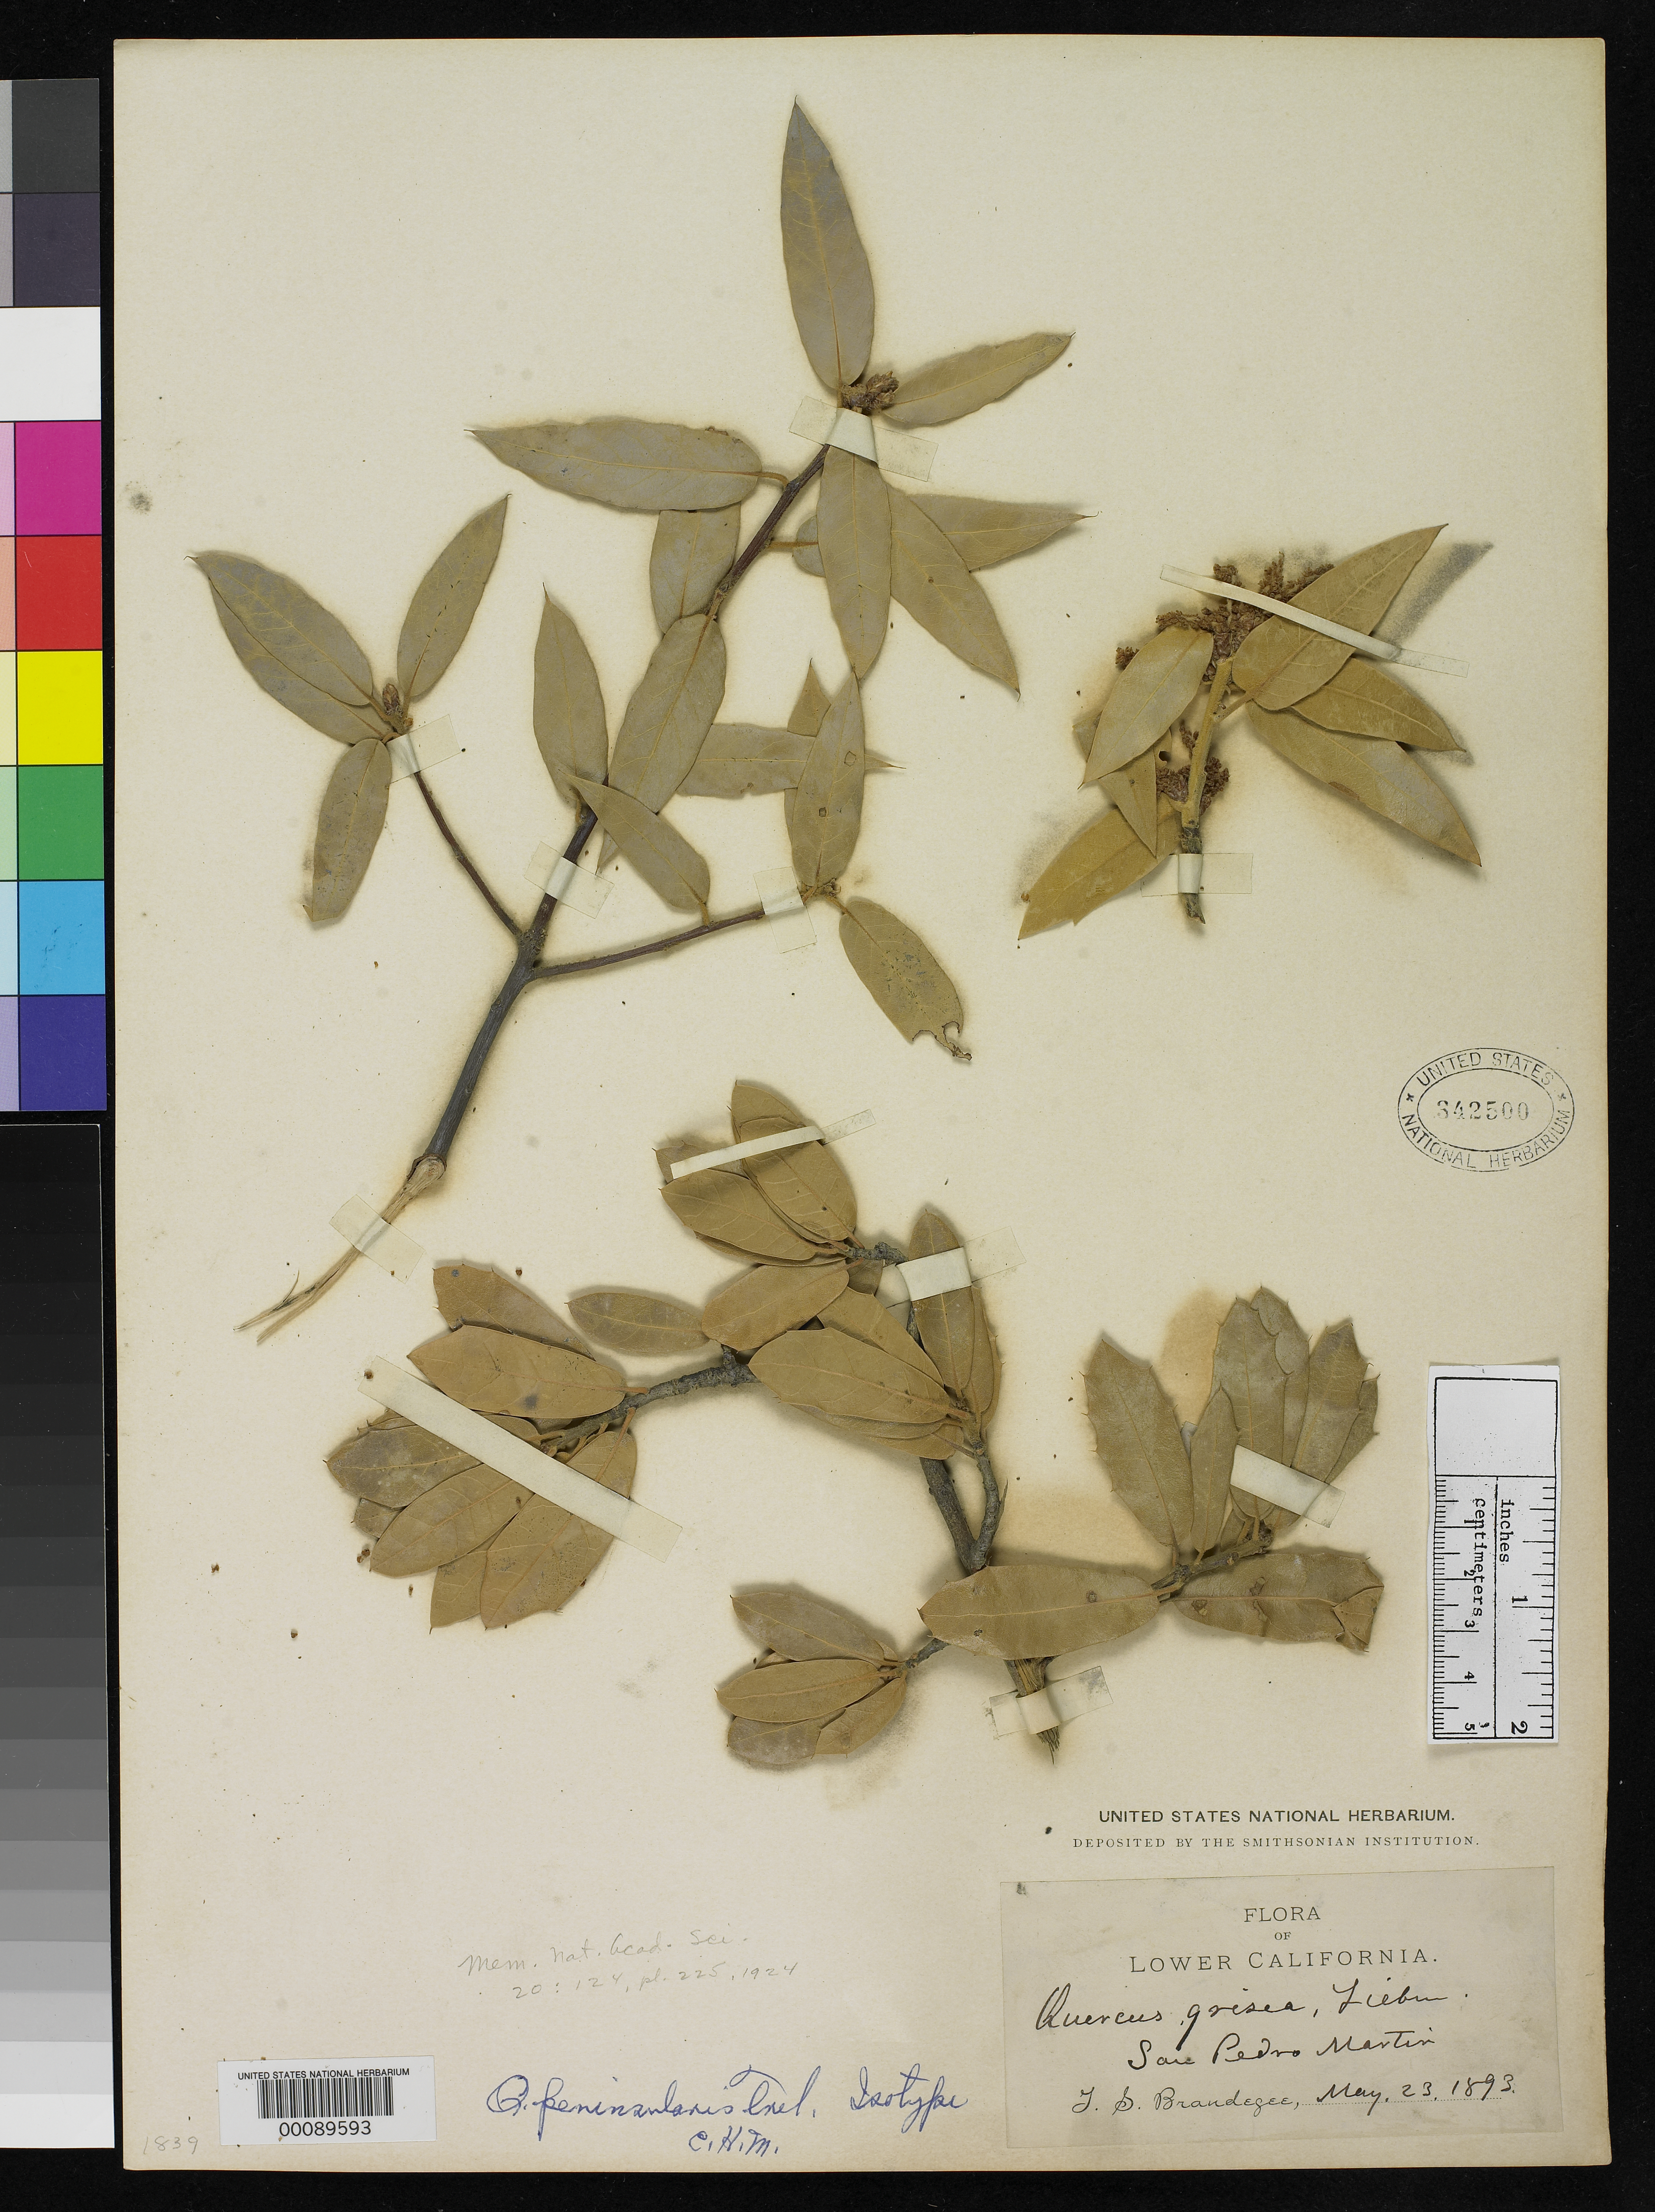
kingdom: Plantae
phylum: Tracheophyta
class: Magnoliopsida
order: Fagales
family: Fagaceae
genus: Quercus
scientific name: Quercus peninsularis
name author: Trel.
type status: Isotype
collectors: T. S. Brandegee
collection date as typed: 23 May 1893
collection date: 1893-05-23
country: Mexico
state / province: Baja California Norte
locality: San Pedro Martir.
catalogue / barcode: US 342500